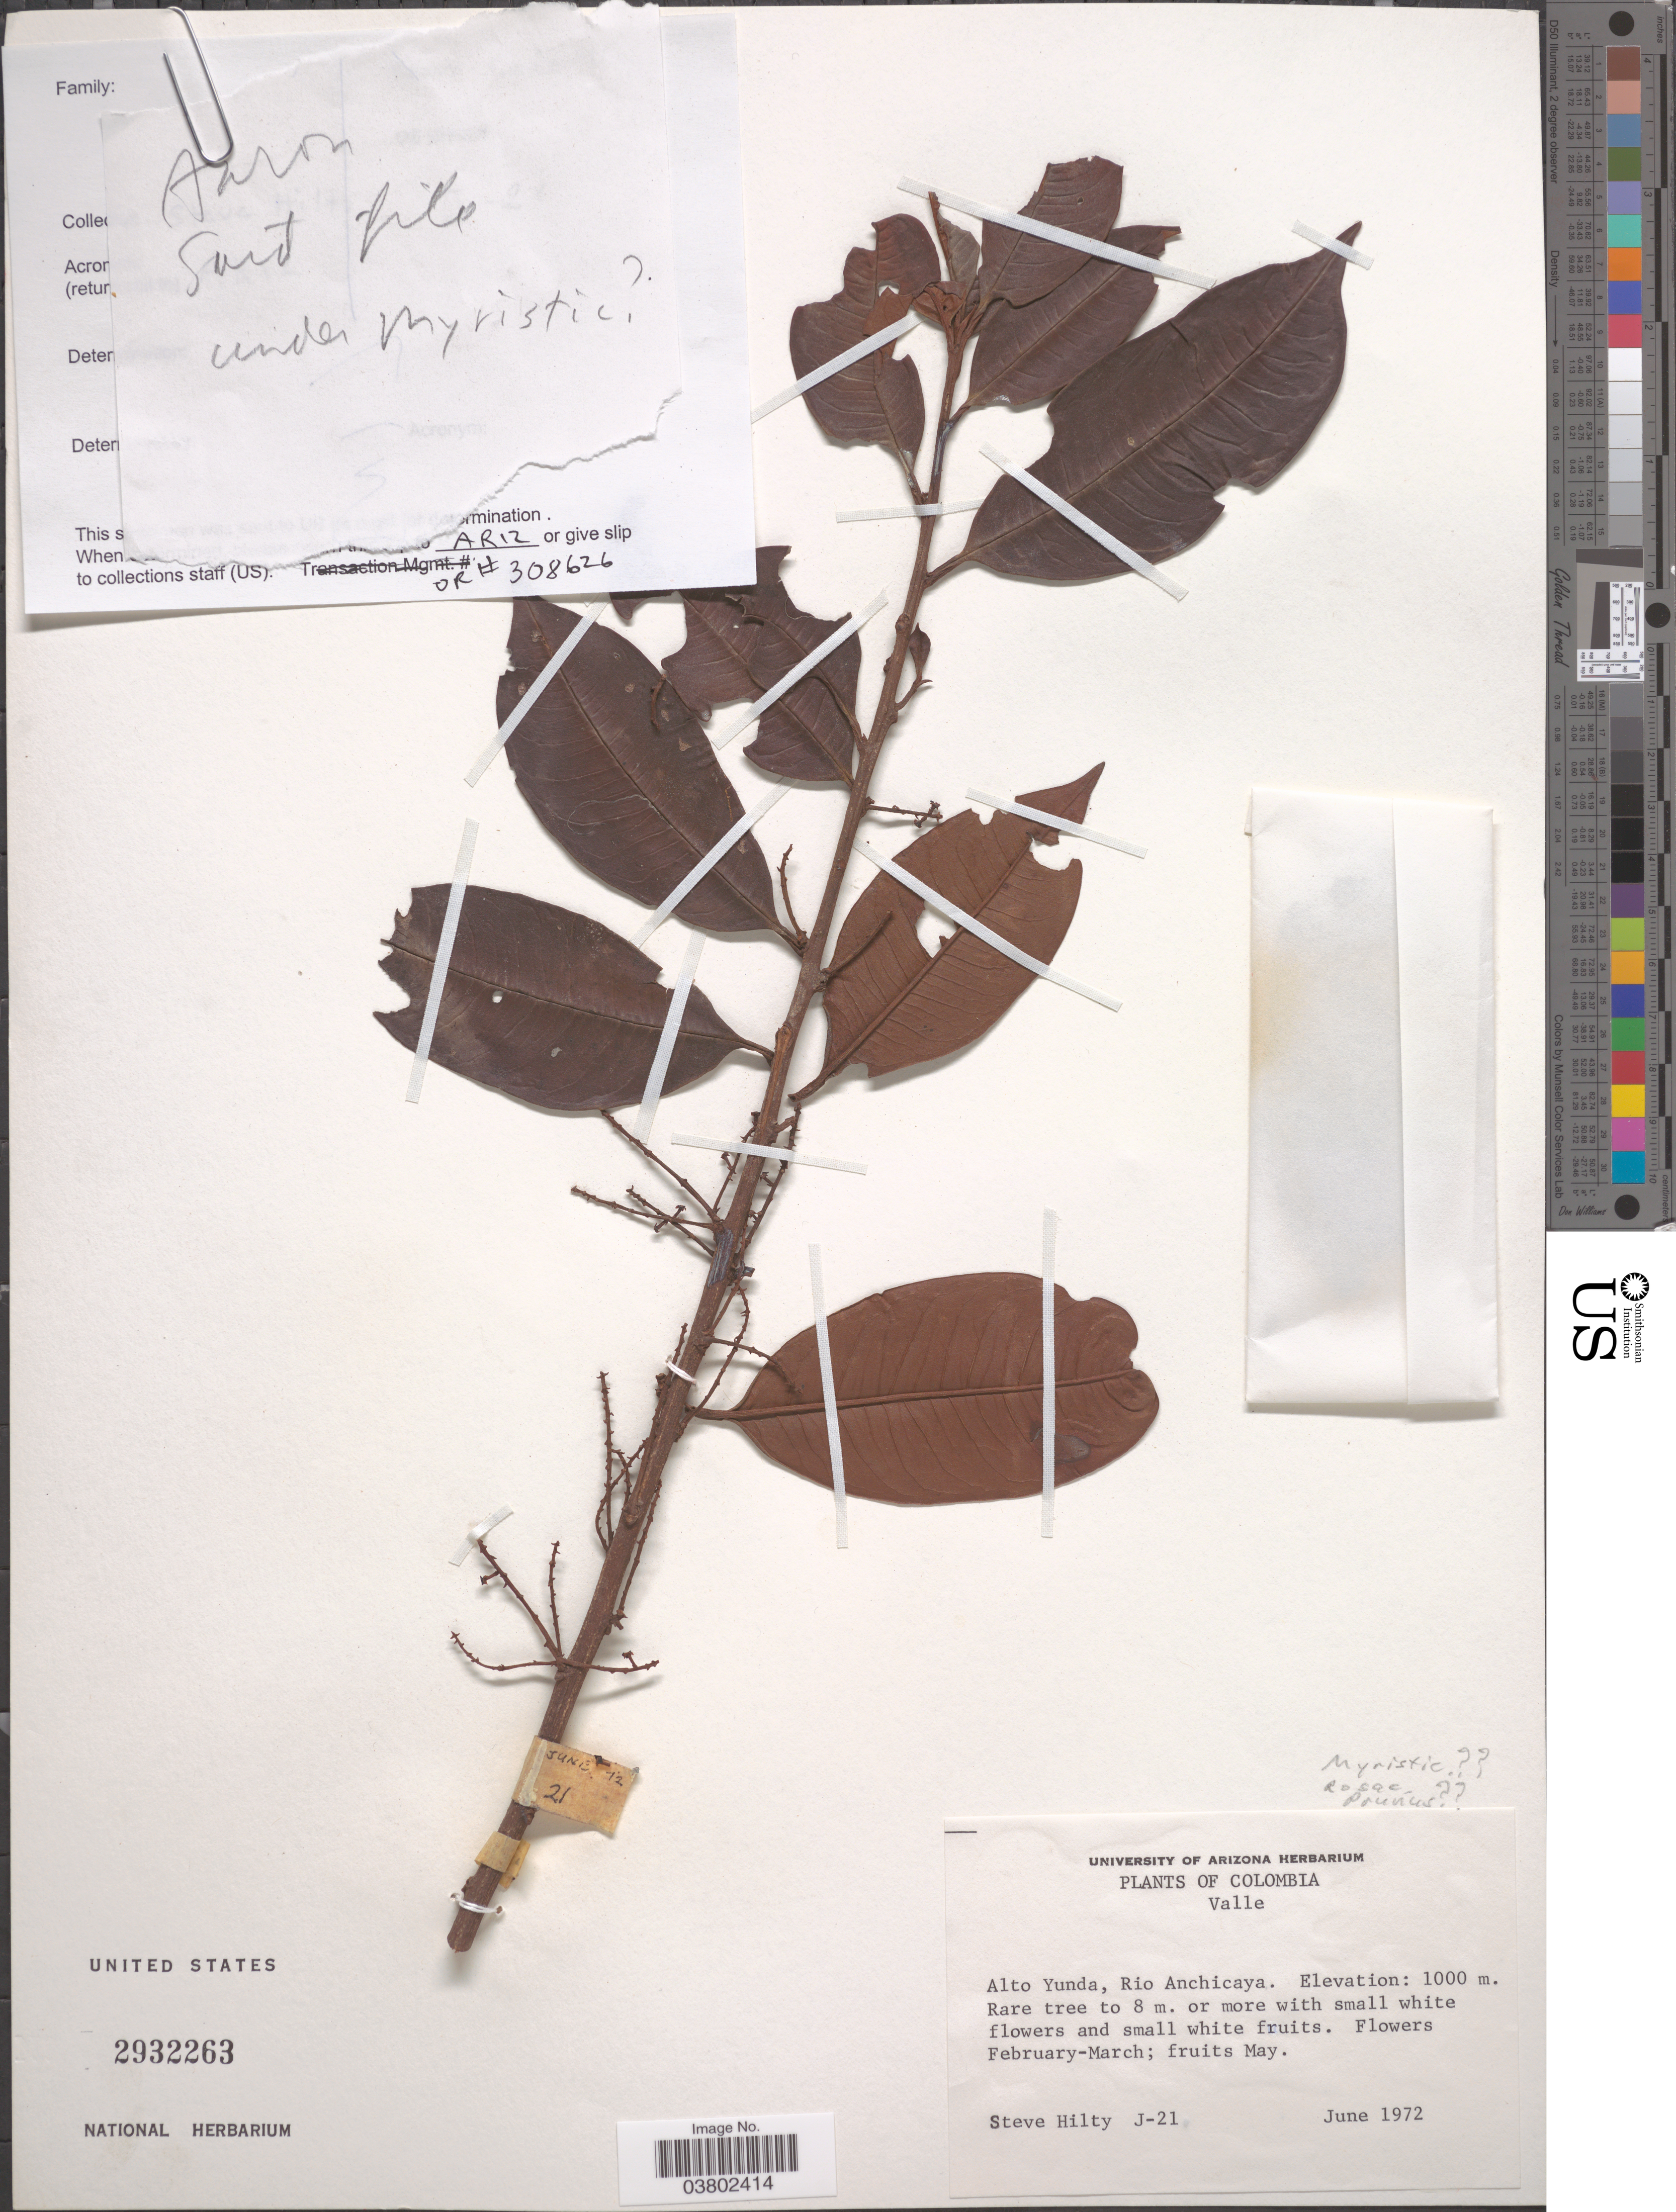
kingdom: Plantae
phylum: Tracheophyta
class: Magnoliopsida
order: Magnoliales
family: Myristicaceae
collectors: S. Hilty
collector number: J-21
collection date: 1972-06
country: Colombia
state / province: Valle del Cauca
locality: Valle. Alto Yunda, Rio Anchicaya.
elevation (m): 1000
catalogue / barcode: US 2932263